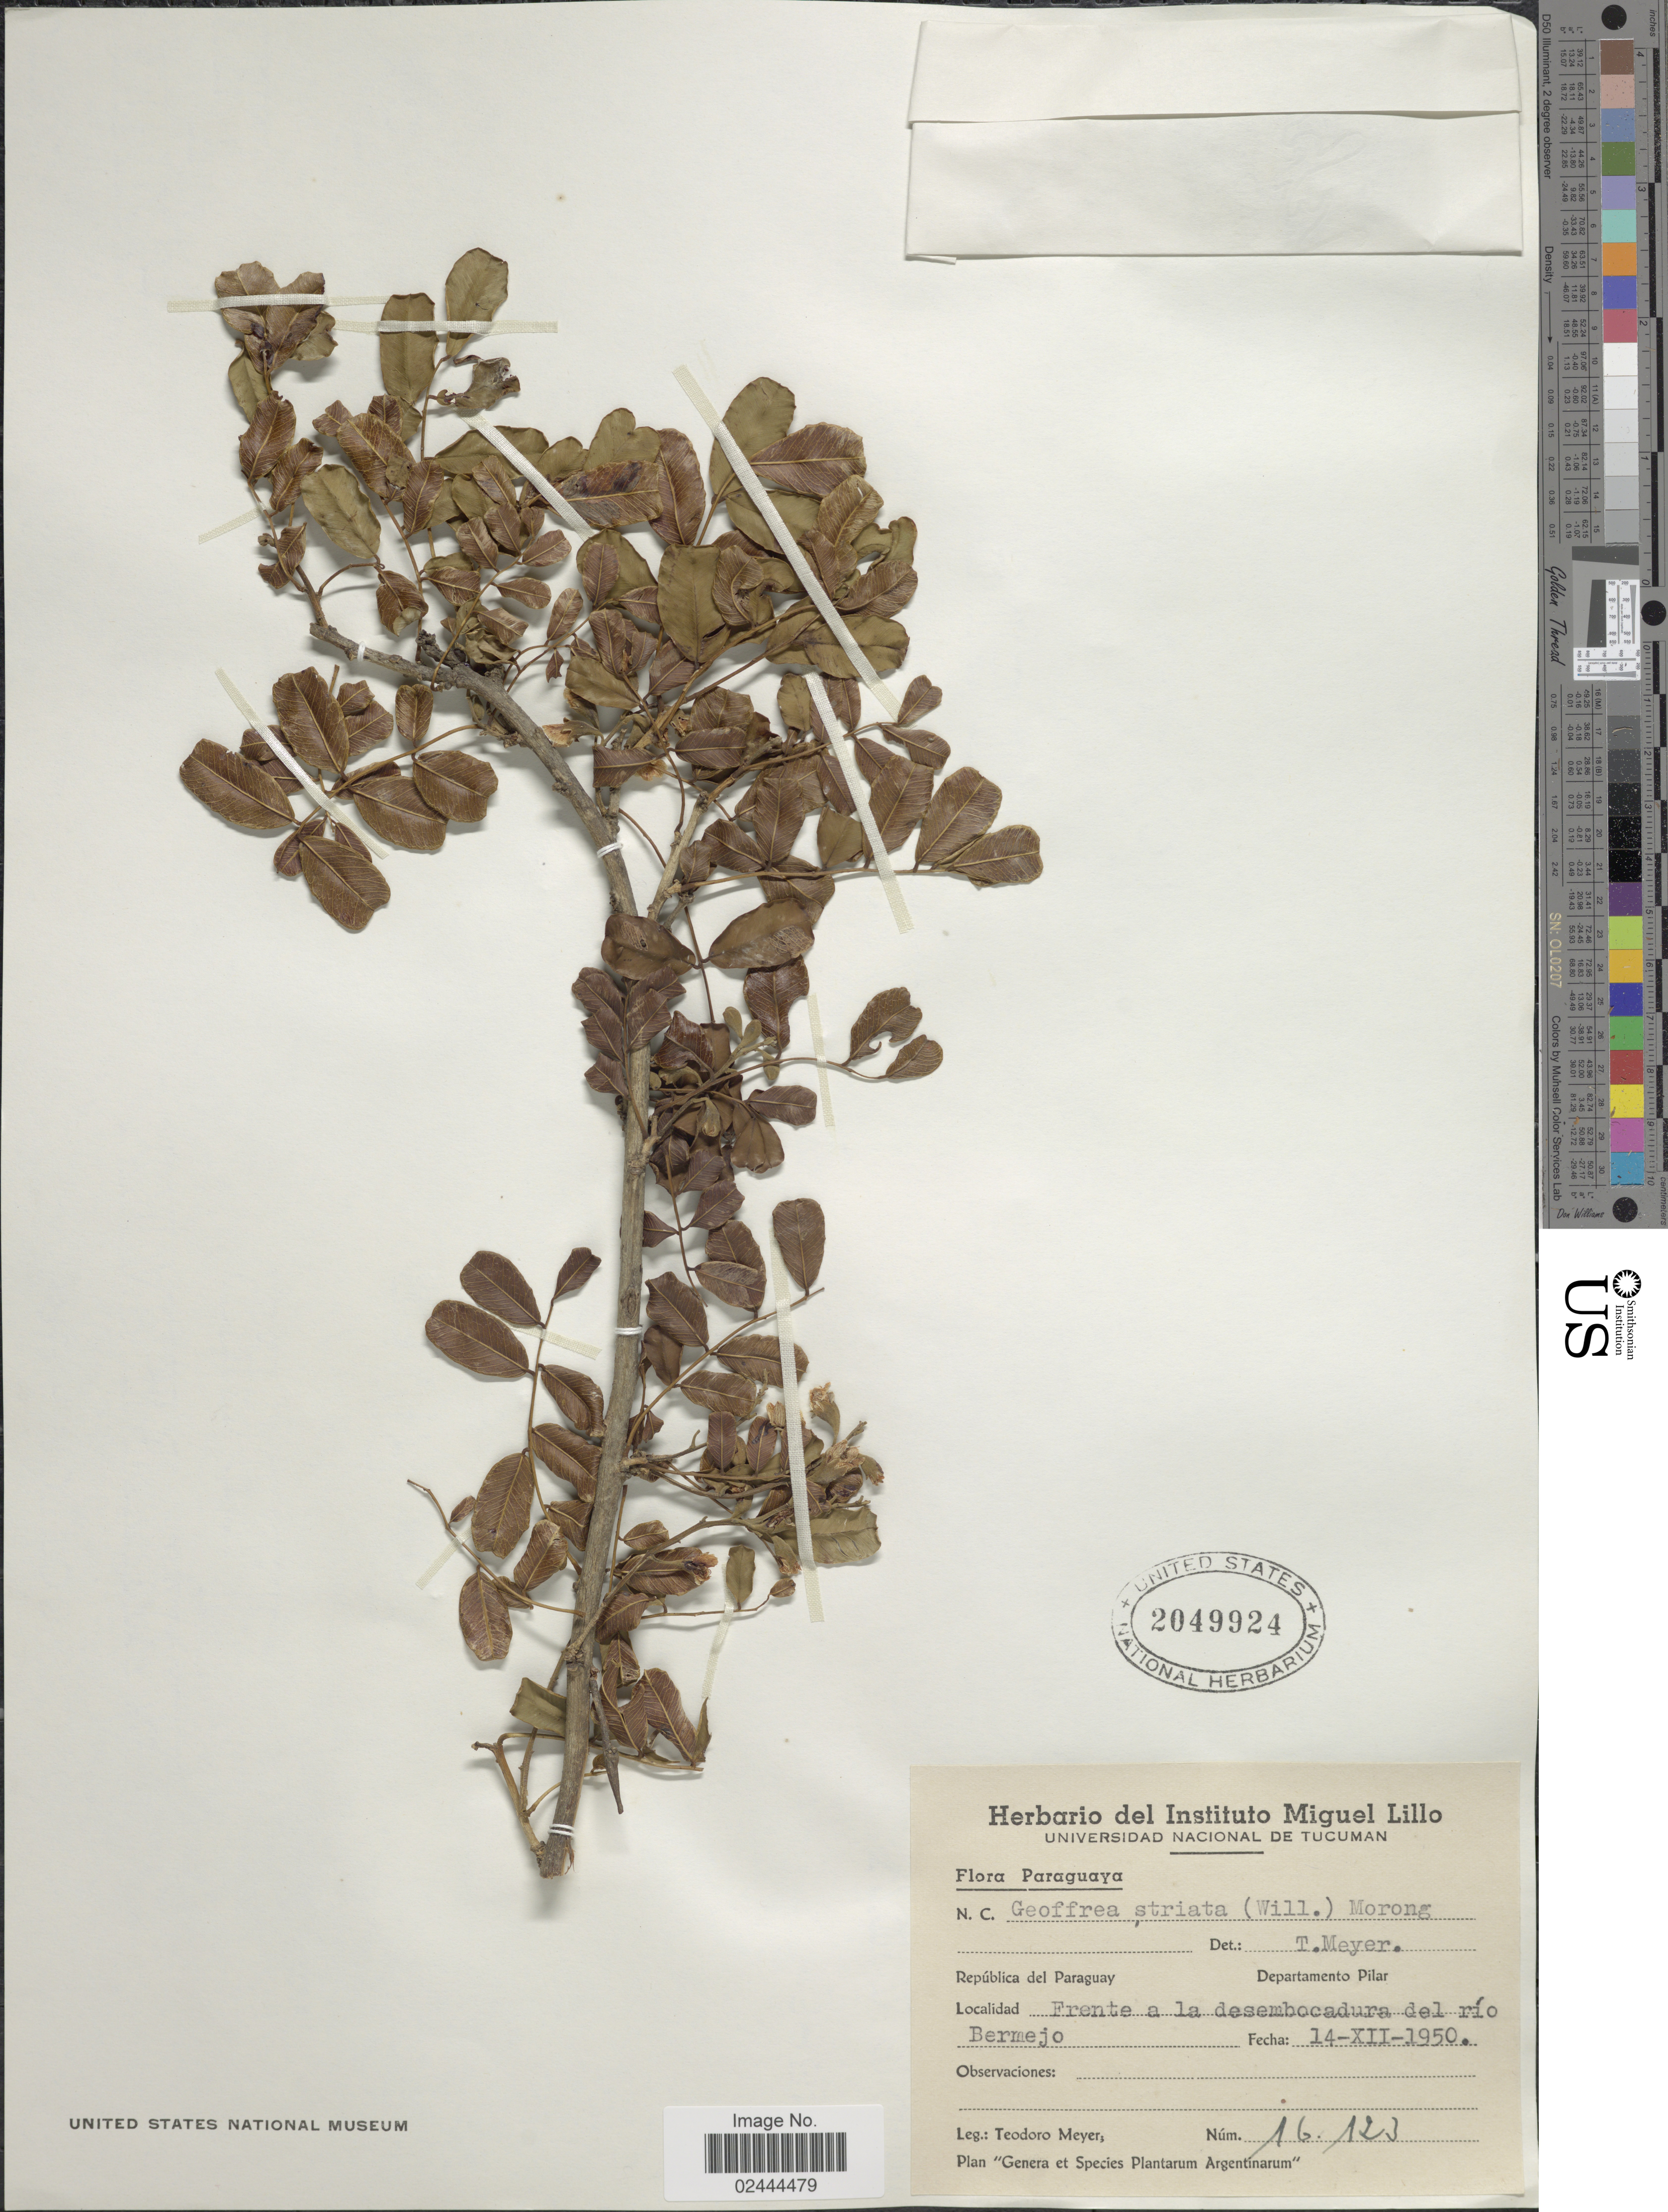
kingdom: Plantae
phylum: Tracheophyta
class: Magnoliopsida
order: Fabales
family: Fabaceae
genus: Geoffroea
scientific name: Geoffroea spinosa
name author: Jacq.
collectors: T. Meyer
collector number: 16123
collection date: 1950-12-14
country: Paraguay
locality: Departamento Pilar, frente a la desembocadura del Rio Bermejo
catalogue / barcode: US 2049924